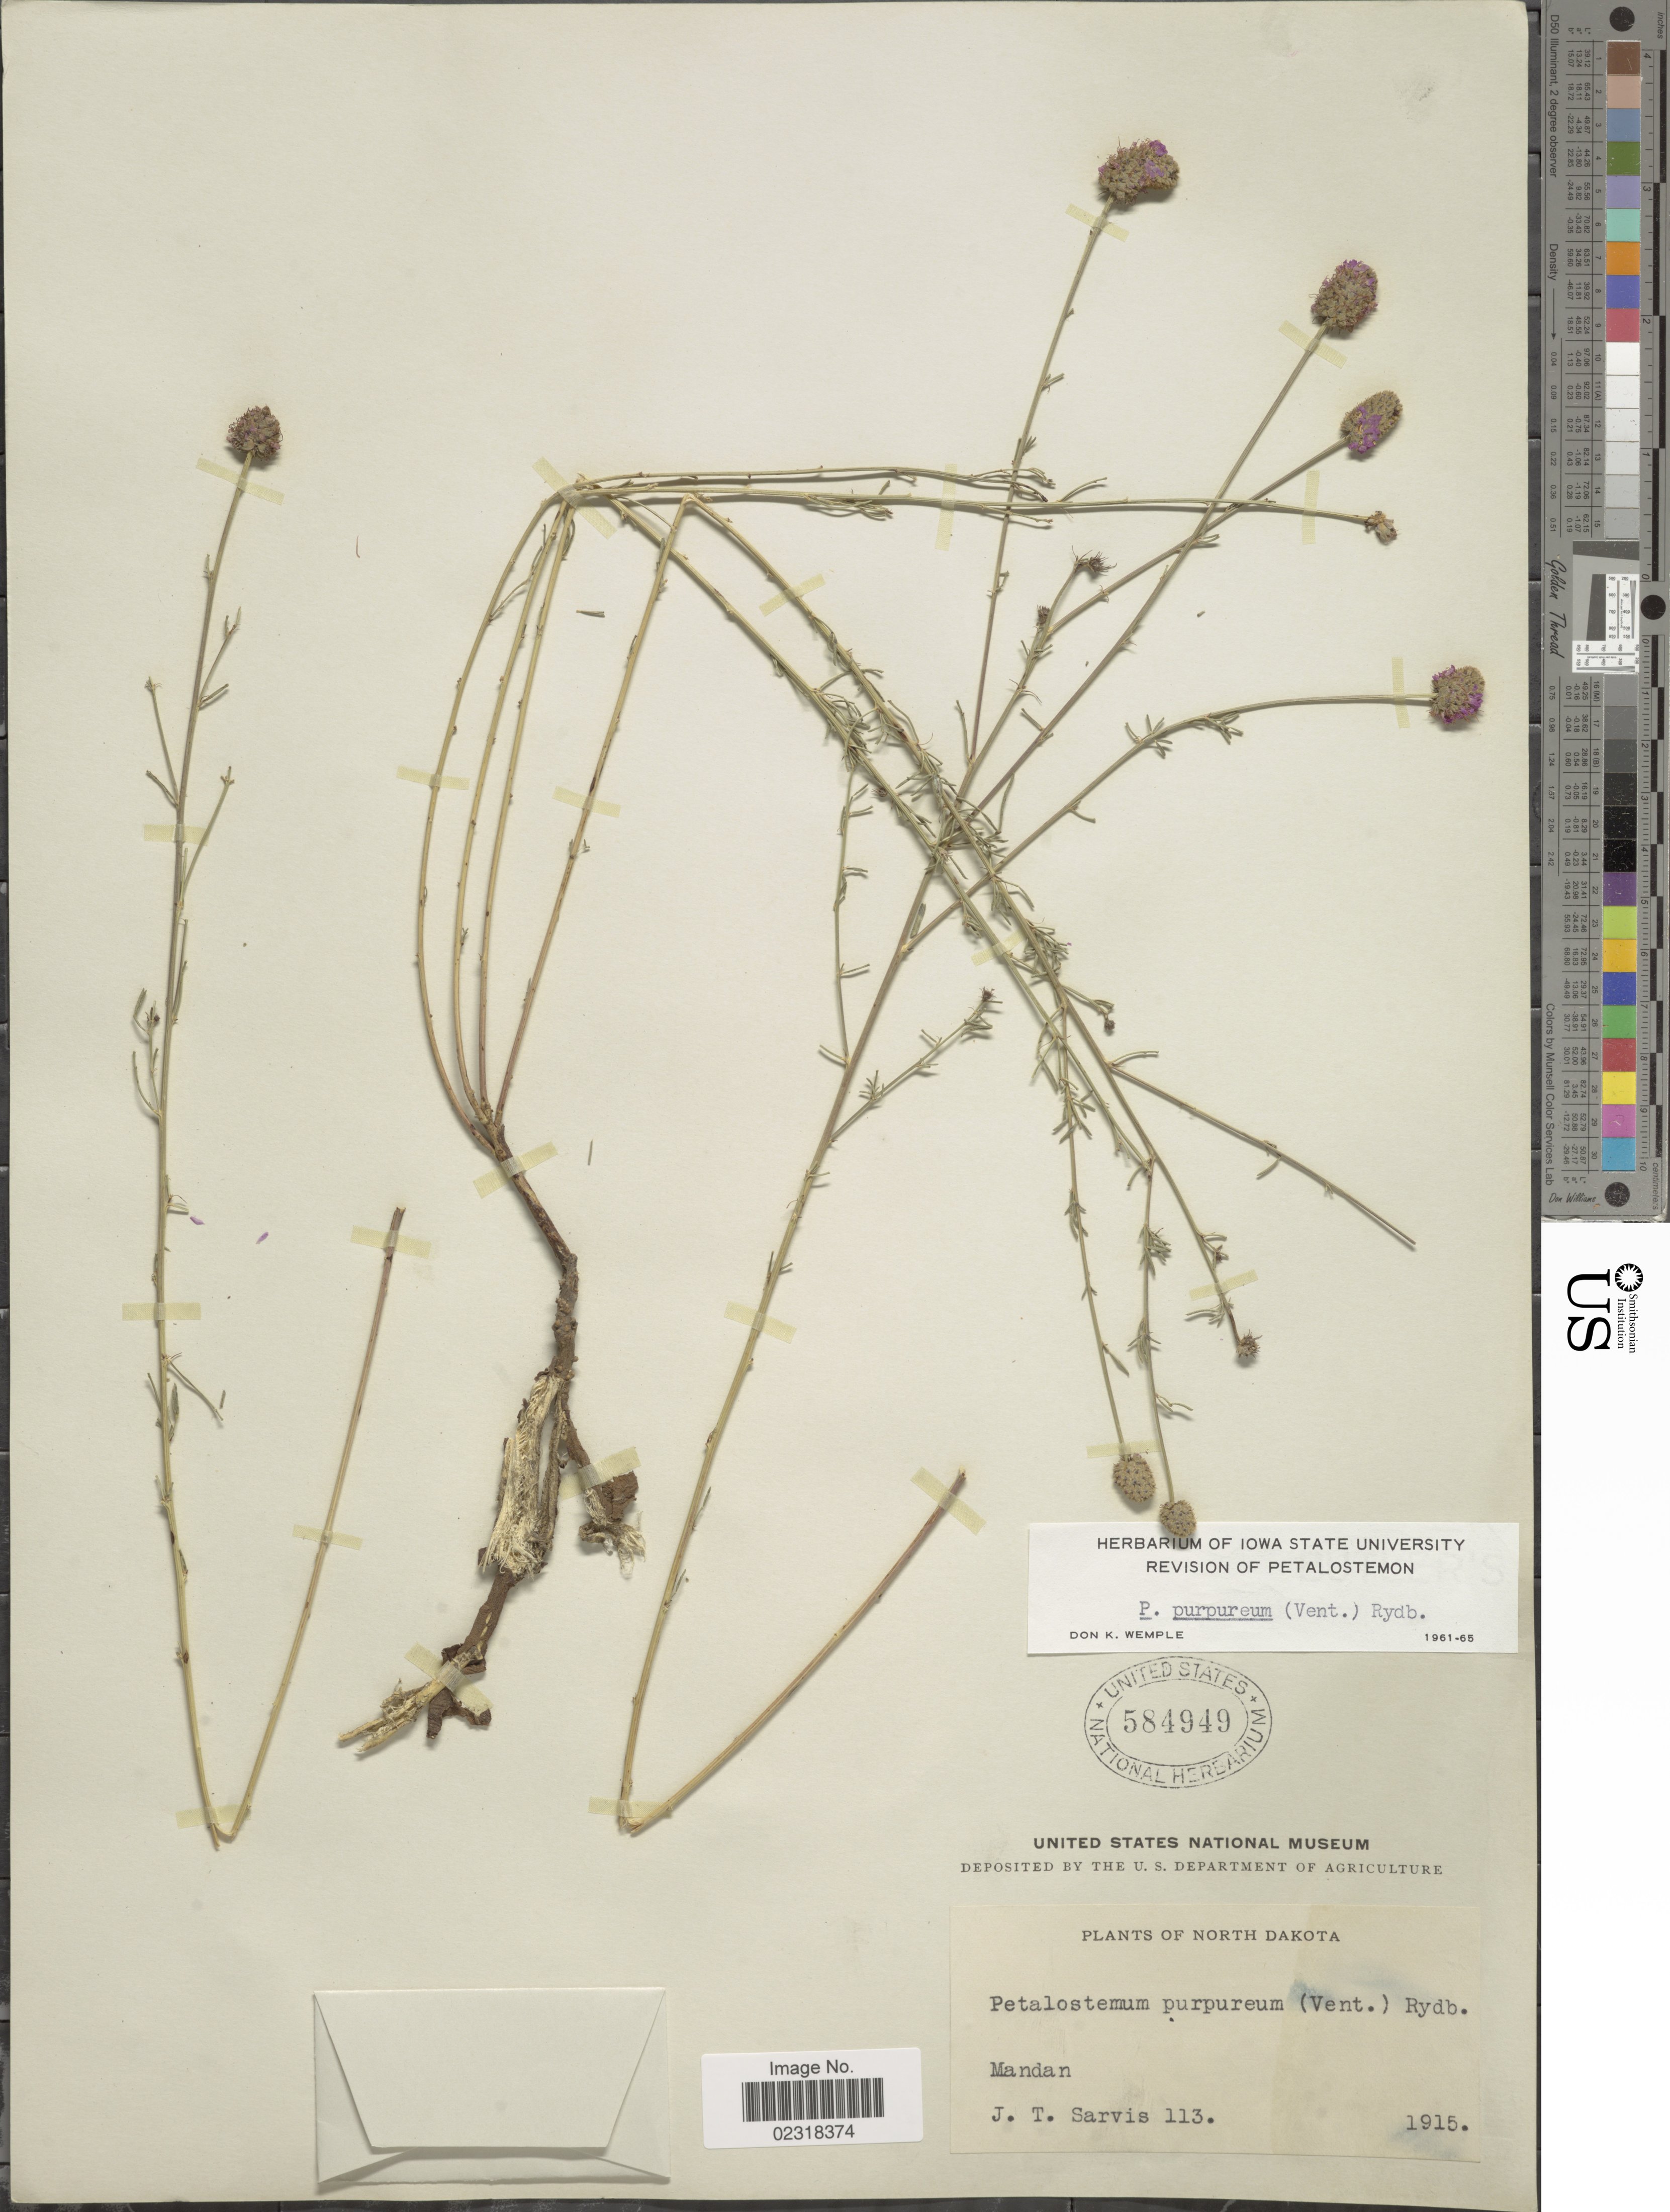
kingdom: Plantae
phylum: Tracheophyta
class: Magnoliopsida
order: Fabales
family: Fabaceae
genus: Dalea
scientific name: Dalea purpurea var. purpurea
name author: Vent.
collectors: J. Sarvis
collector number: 113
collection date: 1915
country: United States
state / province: North Dakota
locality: Mandan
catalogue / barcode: US 584949